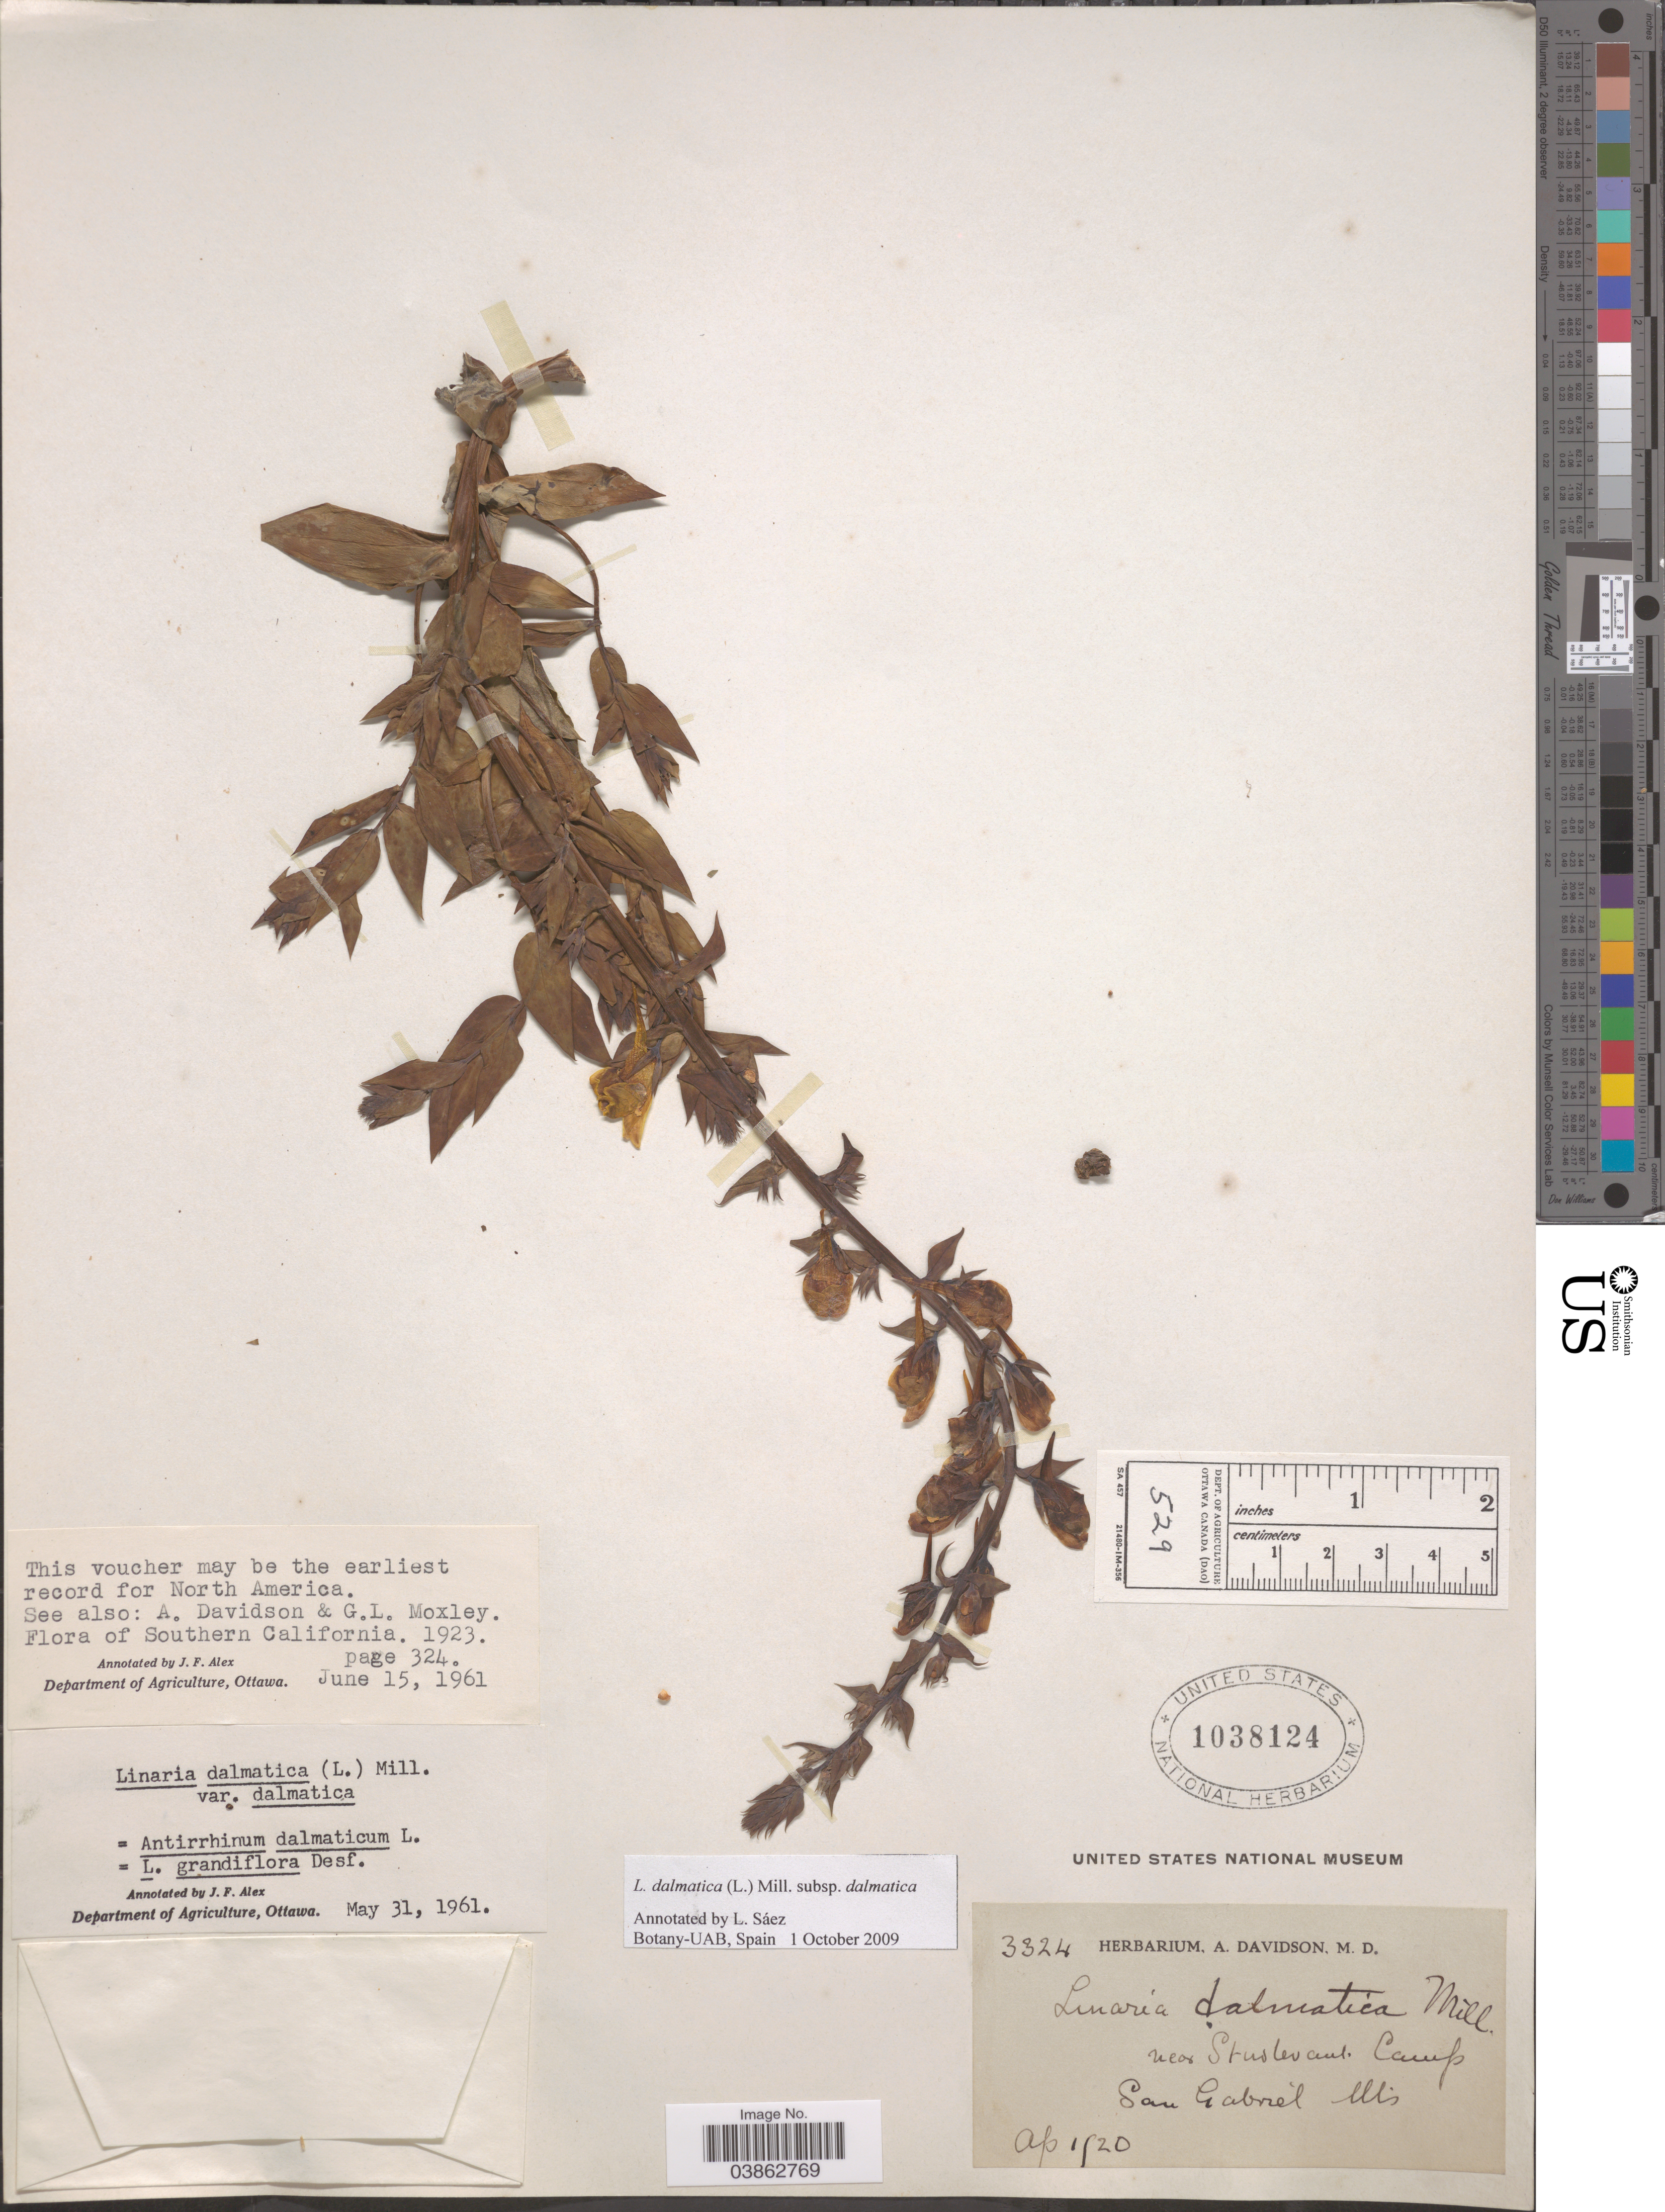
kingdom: Plantae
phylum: Tracheophyta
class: Magnoliopsida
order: Lamiales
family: Plantaginaceae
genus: Linaria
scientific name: Linaria dalmatica subsp. dalmatica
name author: (L.) Mill.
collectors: ex herb. A. Davidson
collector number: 3324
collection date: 1920-04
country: United States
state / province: California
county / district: Los Angeles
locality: Near Sturtevant Camp. San Gabriel Mts. Southern California.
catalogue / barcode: US 1038124